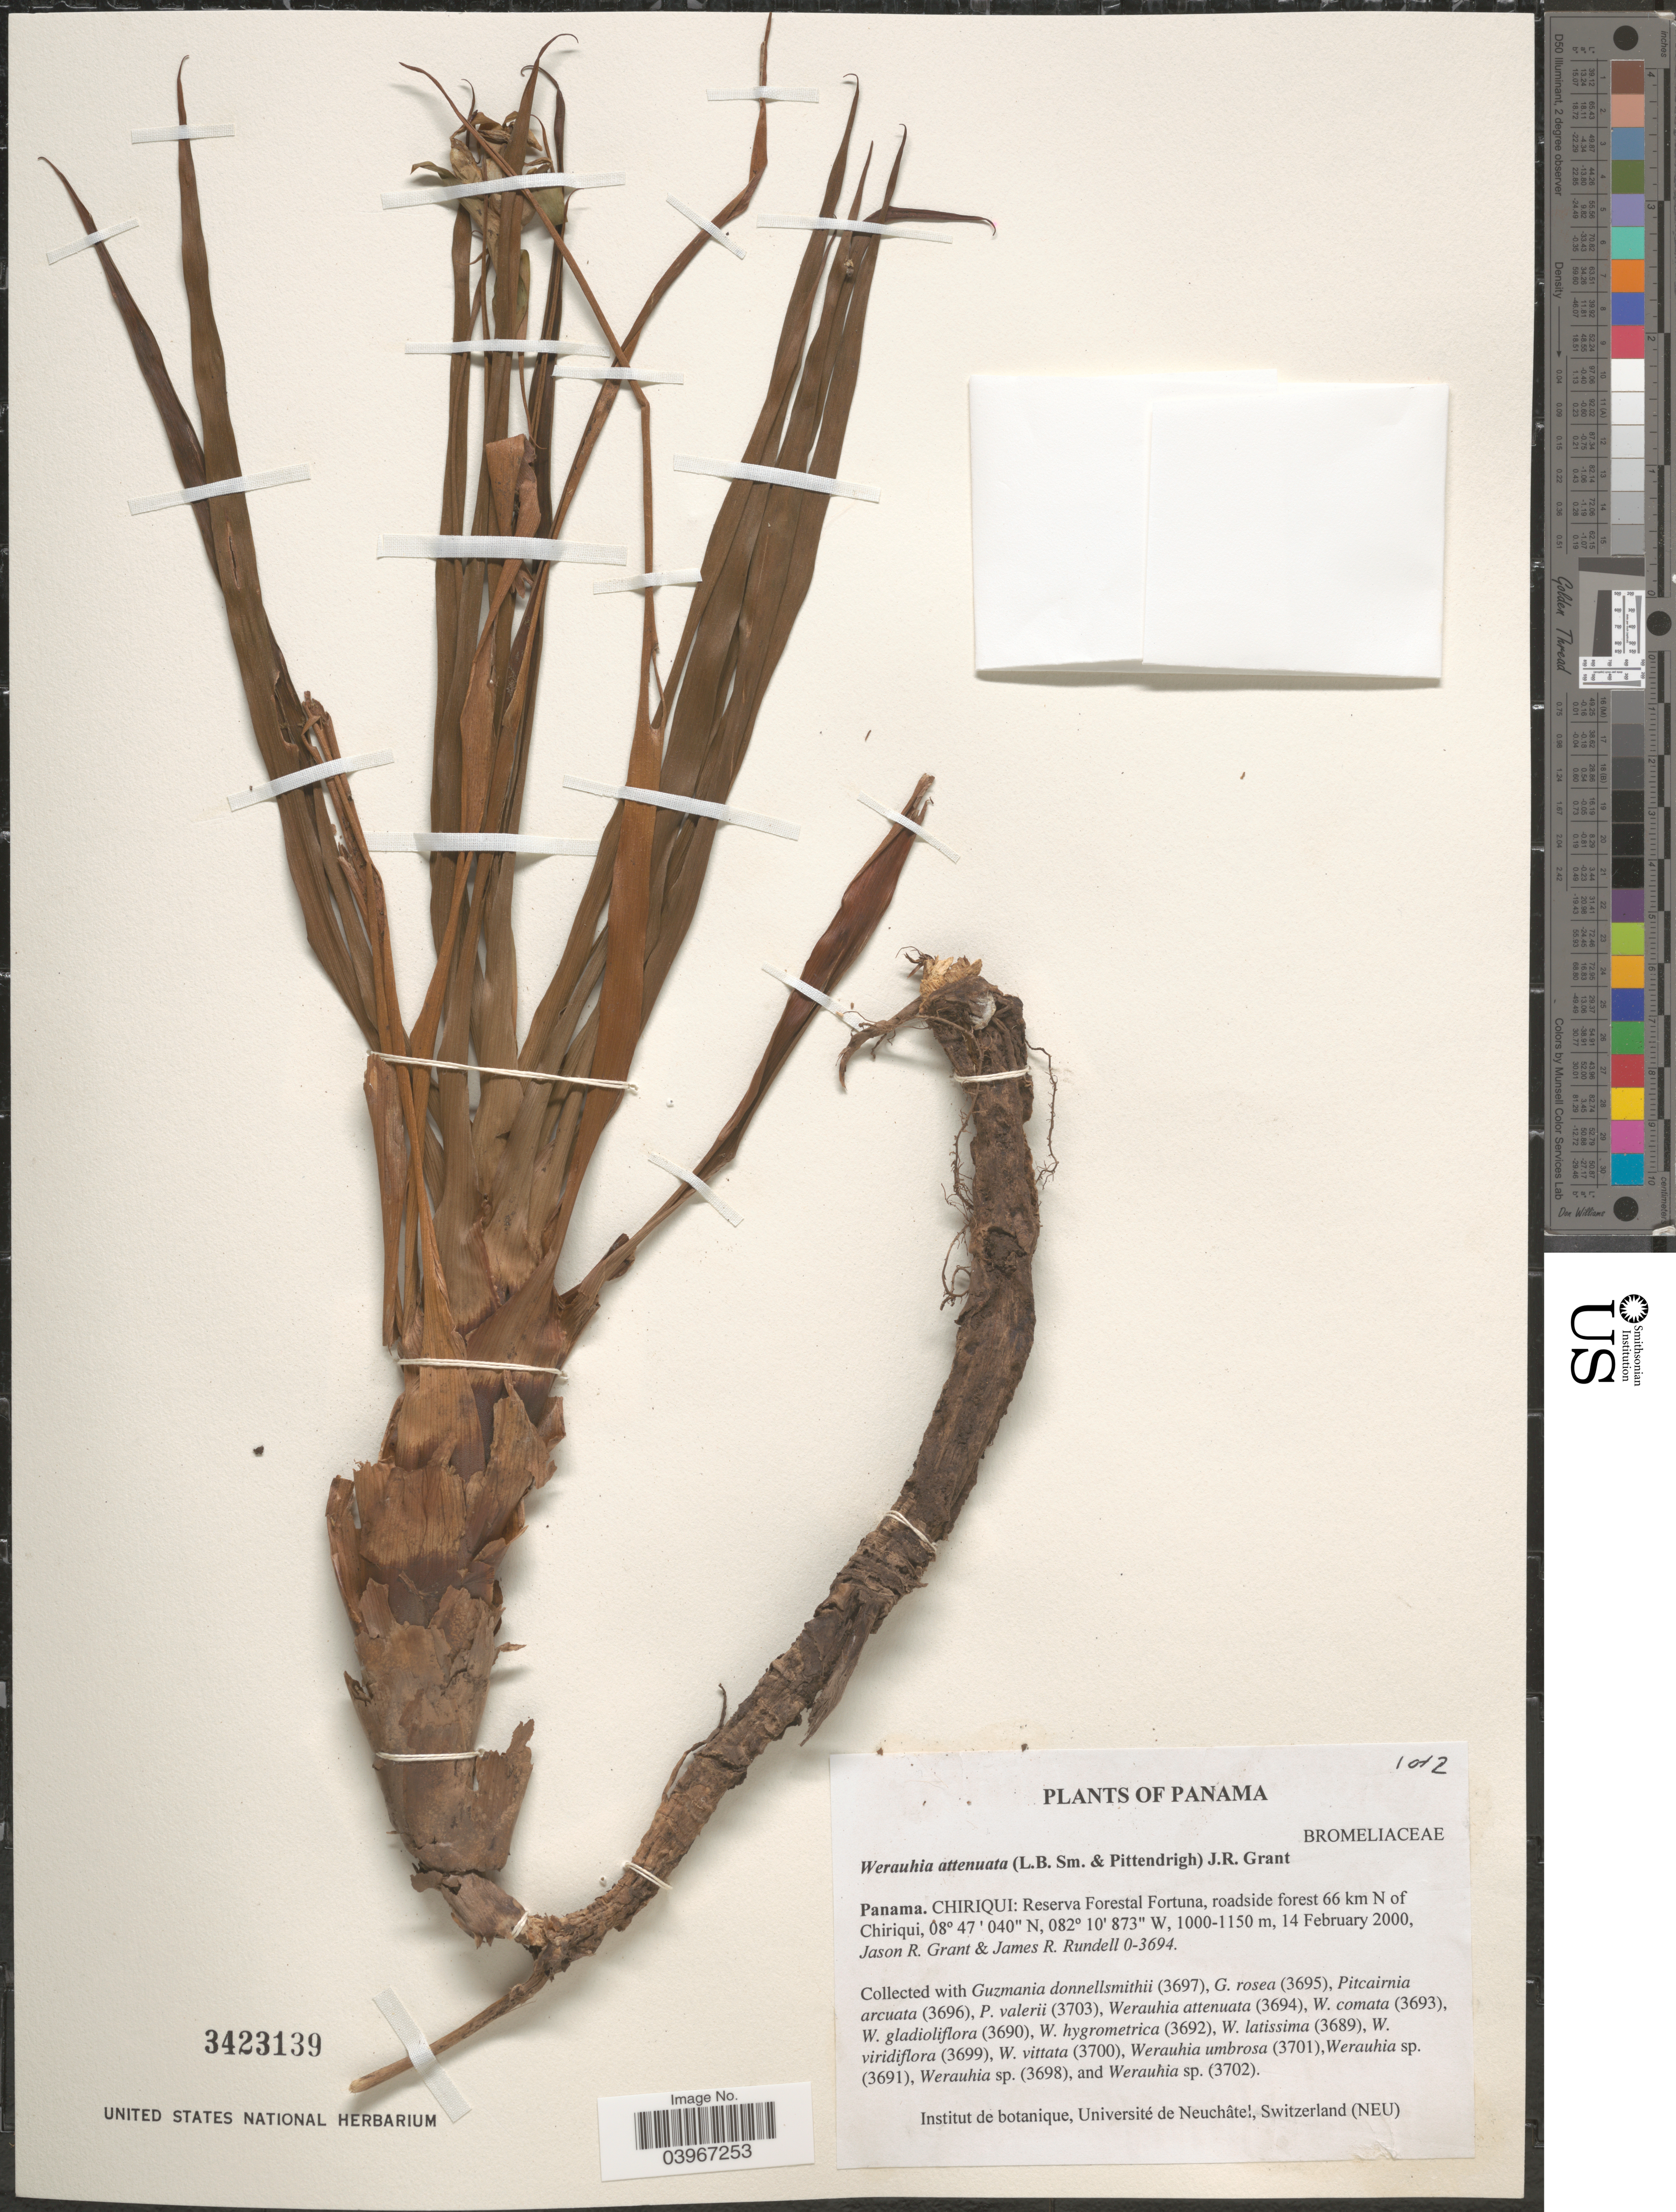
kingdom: Plantae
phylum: Tracheophyta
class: Liliopsida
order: Poales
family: Bromeliaceae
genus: Werauhia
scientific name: Werauhia attenuata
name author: (L.B. Sm. & Pittendr.) J.R. Grant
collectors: J. R. Grant & J. R. Rundell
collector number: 0-3694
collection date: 2000-02-14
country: Panama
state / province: Chiriqui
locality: Reserva Forestal Fortuna, roadside forest 66 km N of Chiriqui.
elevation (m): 1000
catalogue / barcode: US 3423139